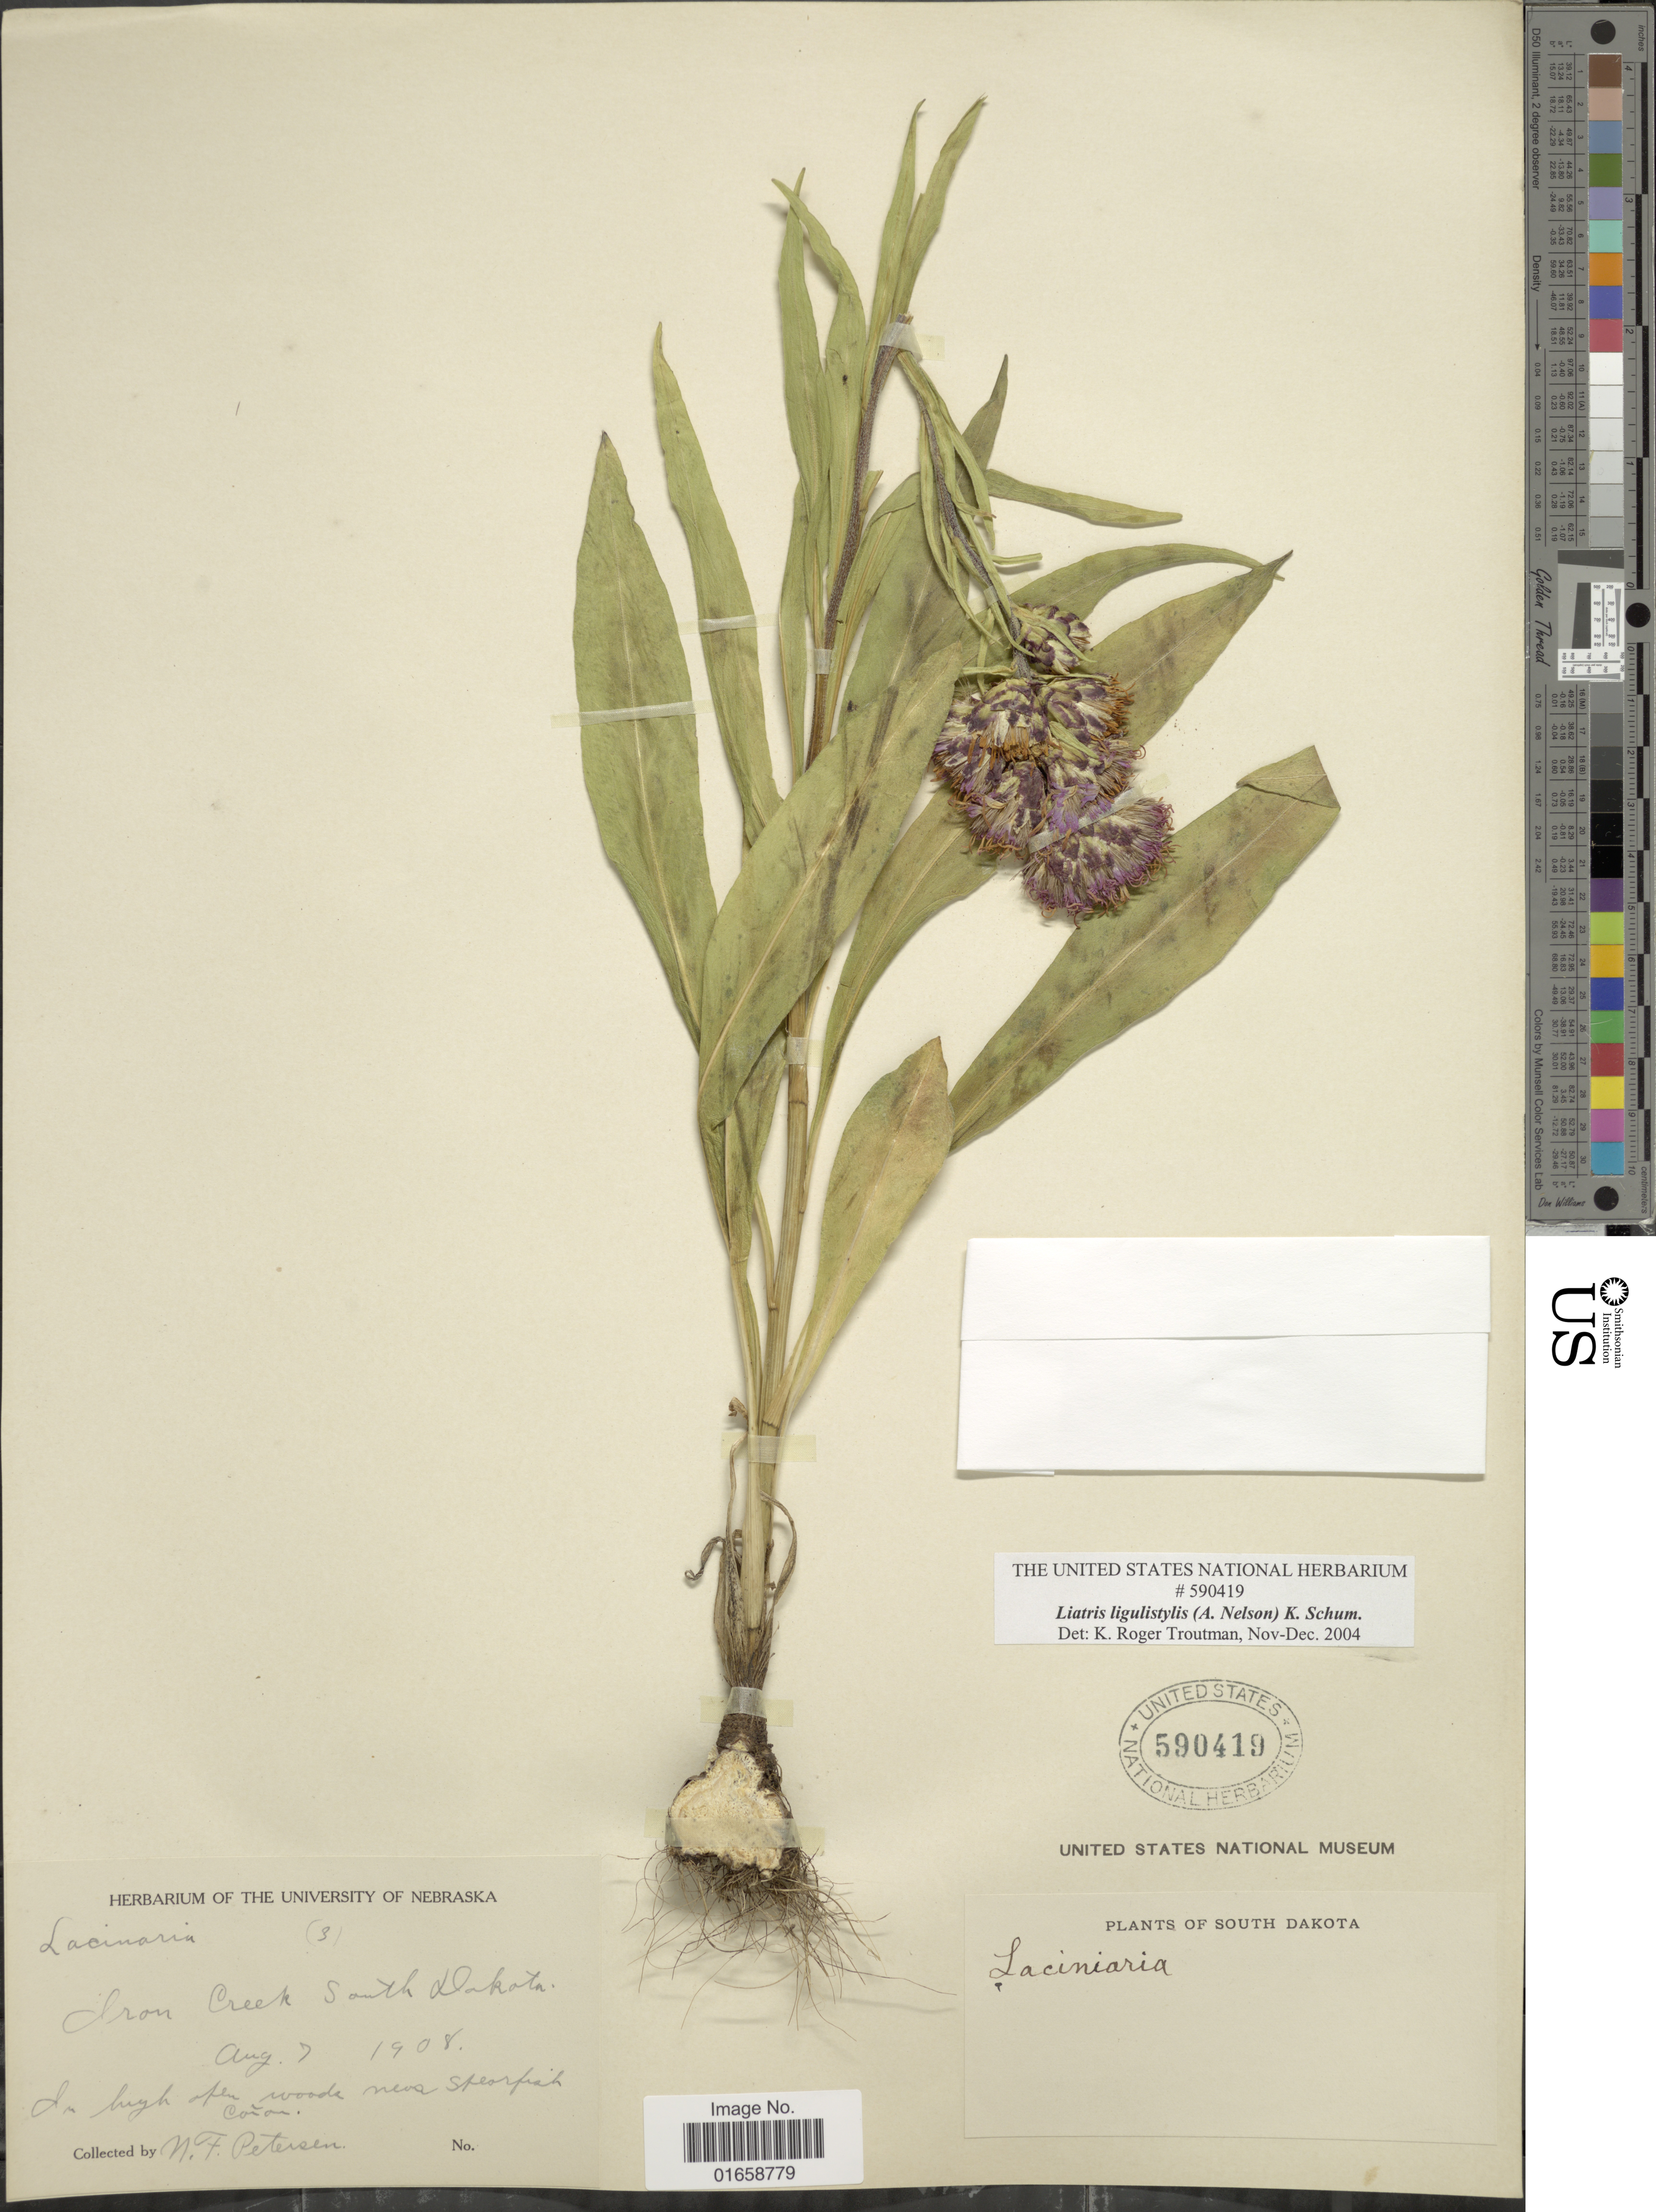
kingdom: Plantae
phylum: Tracheophyta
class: Magnoliopsida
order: Asterales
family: Asteraceae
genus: Liatris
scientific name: Liatris ligulistylis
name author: (A. Nelson) K. Schum.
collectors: N. F. Peterson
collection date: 1908-08-07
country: United States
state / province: South Dakota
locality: Iron Creek, in high open woods near Spearfish Canon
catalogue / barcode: US 590419